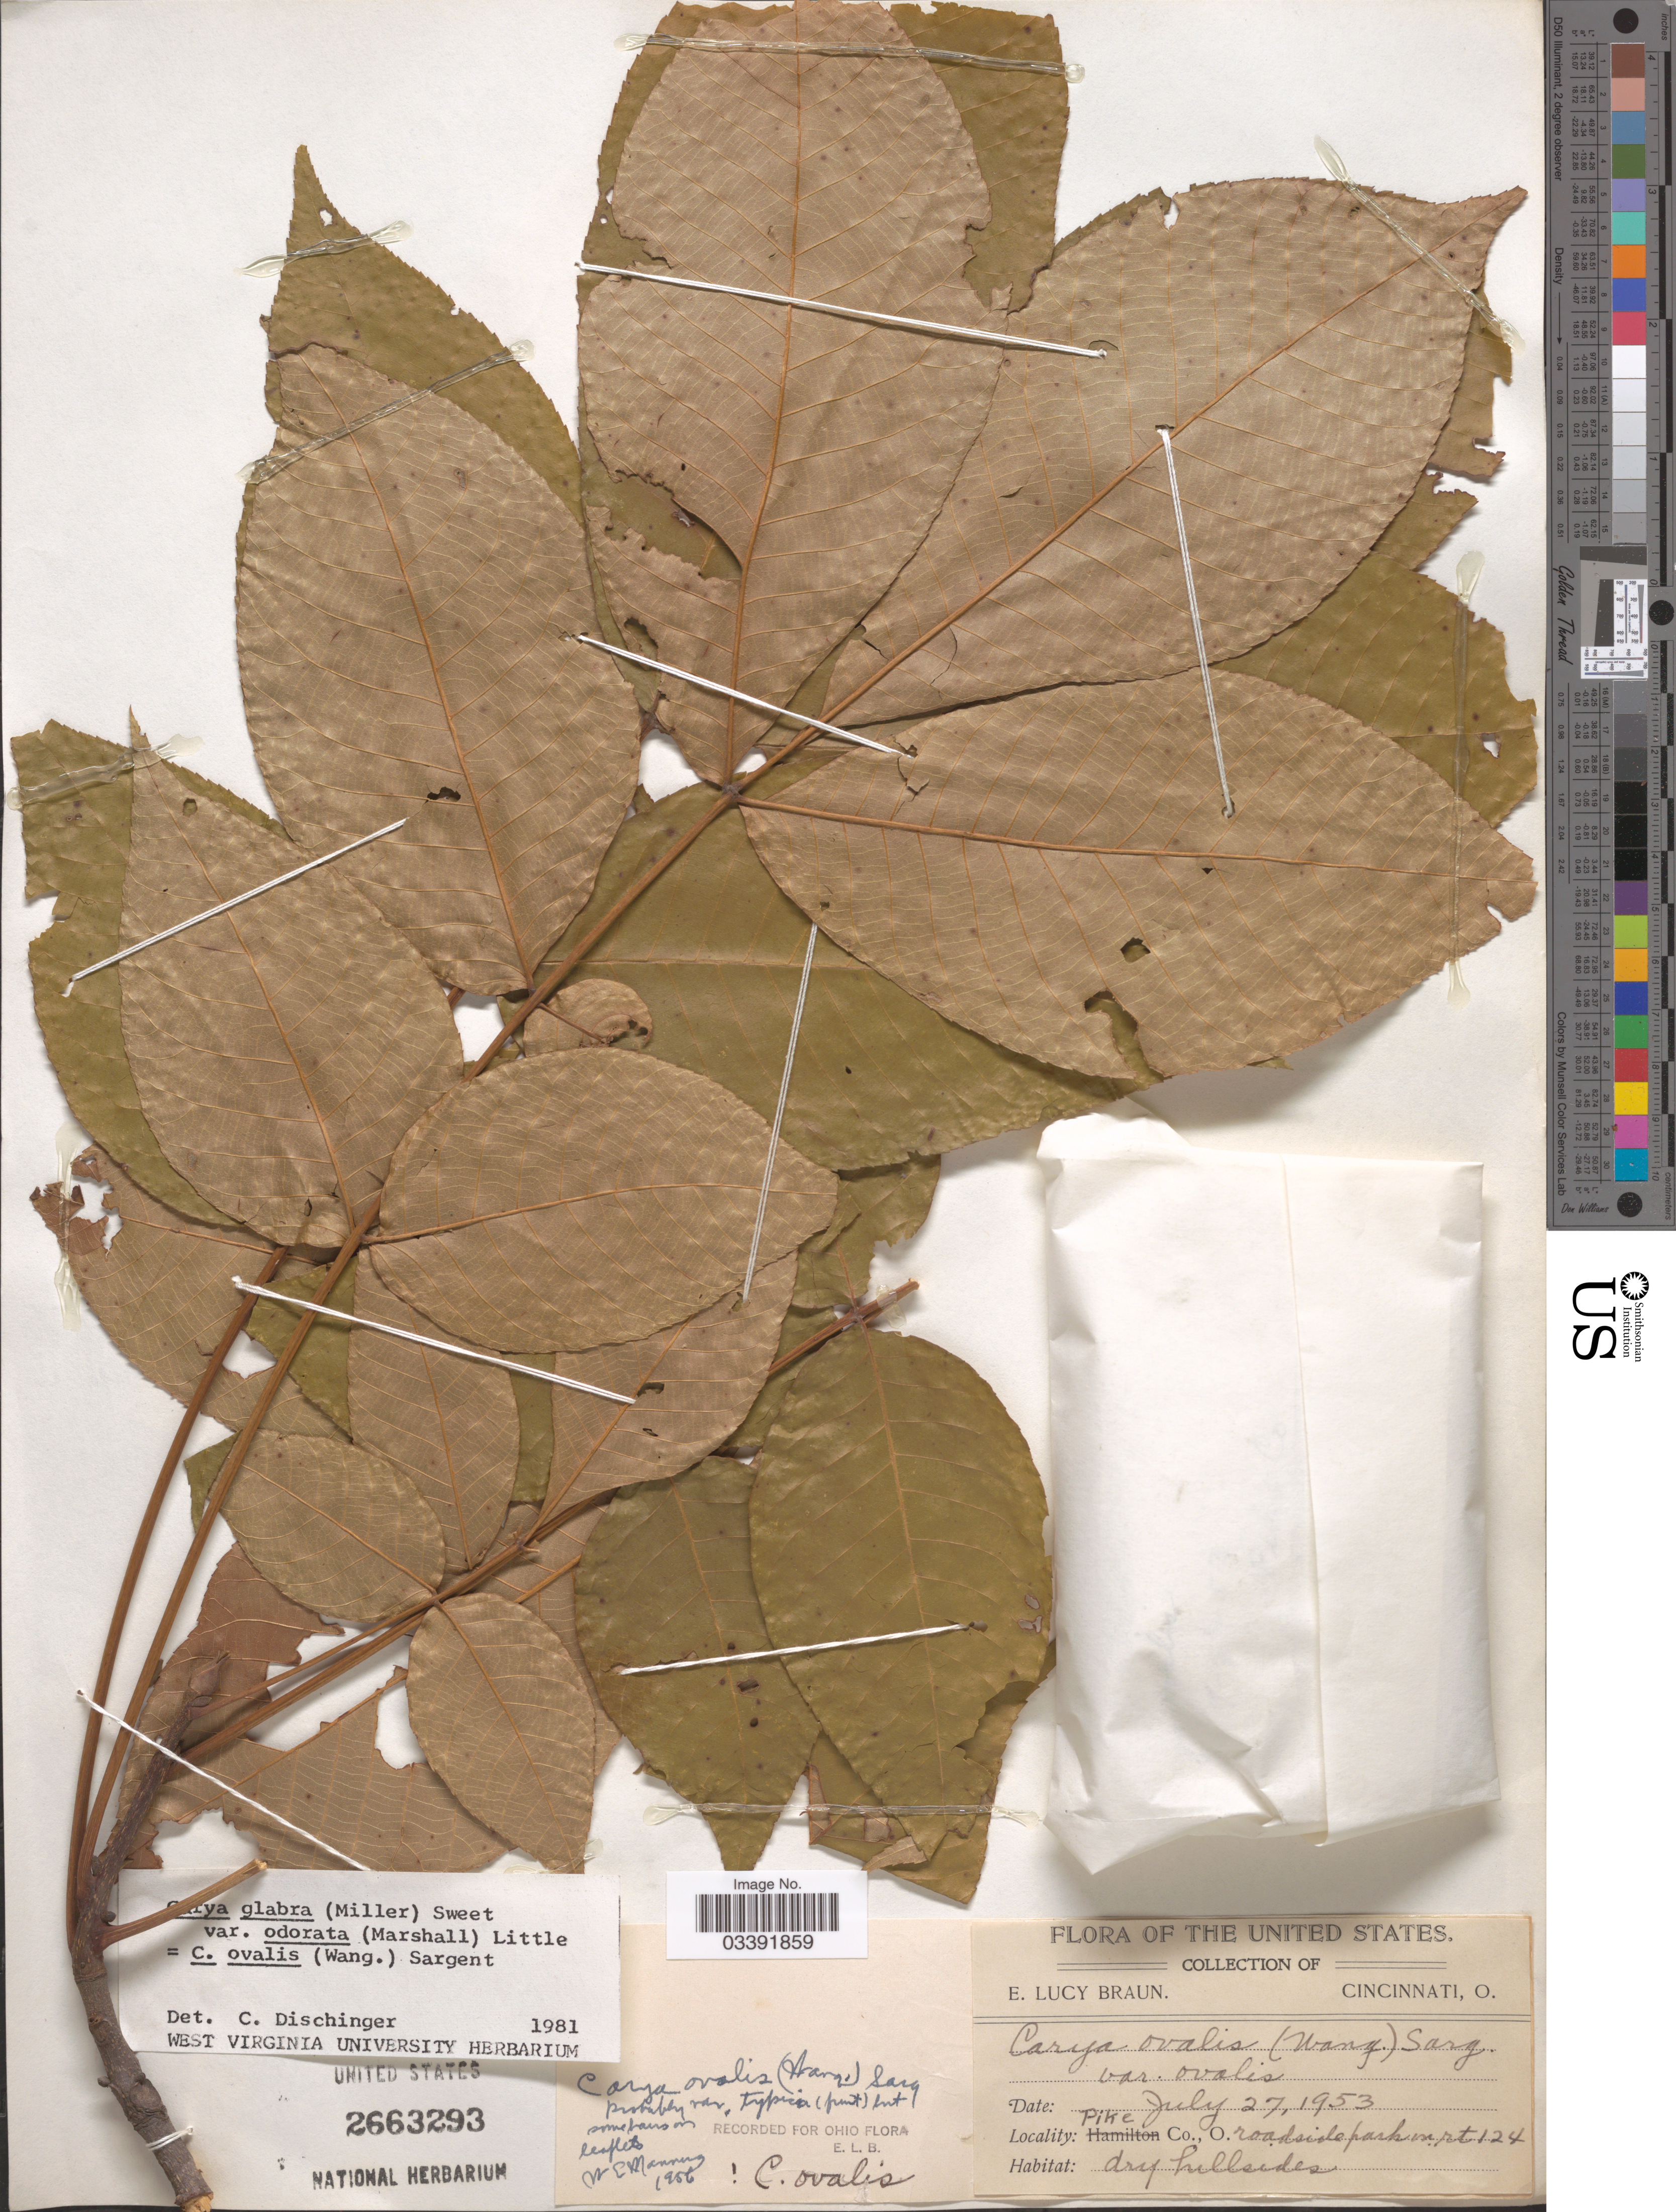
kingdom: Plantae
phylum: Tracheophyta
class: Magnoliopsida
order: Fagales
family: Juglandaceae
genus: Carya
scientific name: Carya glabra var. odorata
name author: (Marshall) Little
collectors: E. L. Braun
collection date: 1953-07-27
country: United States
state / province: Ohio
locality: Pike Co. Roadside park nr rt 124.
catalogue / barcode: US 2663293